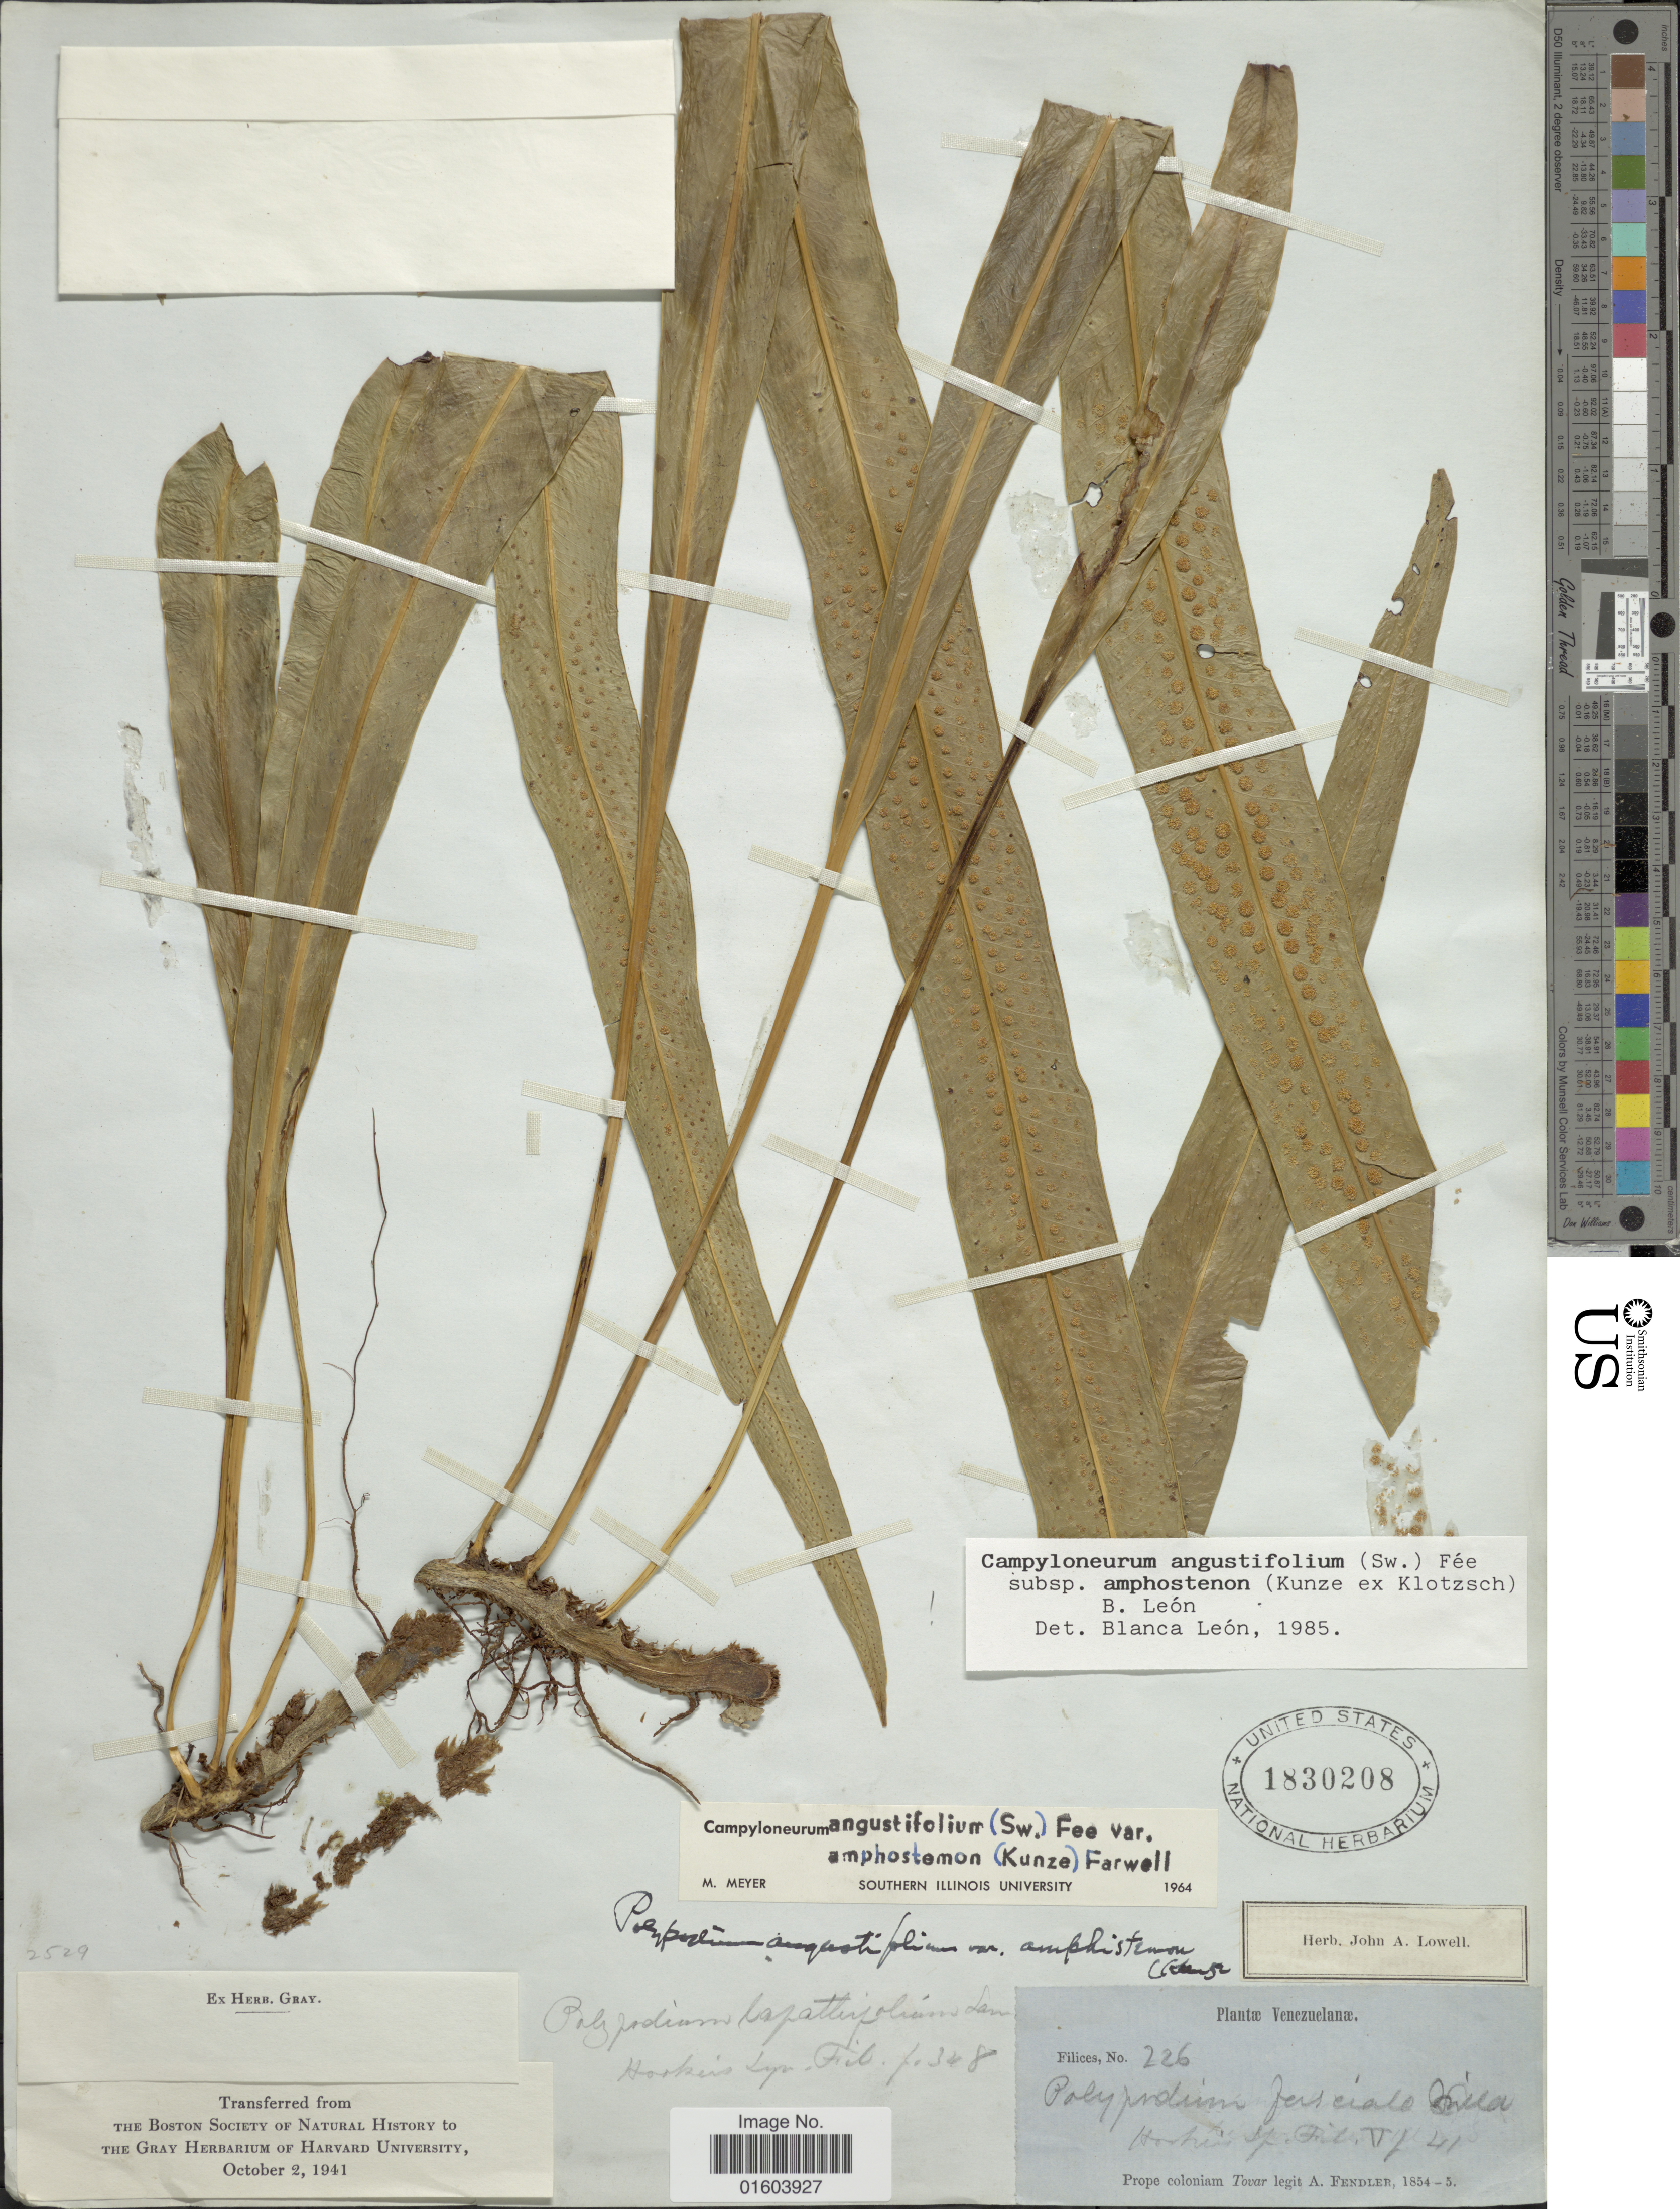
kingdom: Plantae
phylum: Tracheophyta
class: Polypodiopsida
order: Polypodiales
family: Polypodiaceae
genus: Campyloneurum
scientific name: Campyloneurum amphostenon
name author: (Kunze ex Klotzsch) Fée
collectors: A. Fendler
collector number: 226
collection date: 1854/1855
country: Venezuela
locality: Tovar. Venzuelanae.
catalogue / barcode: US 1830208